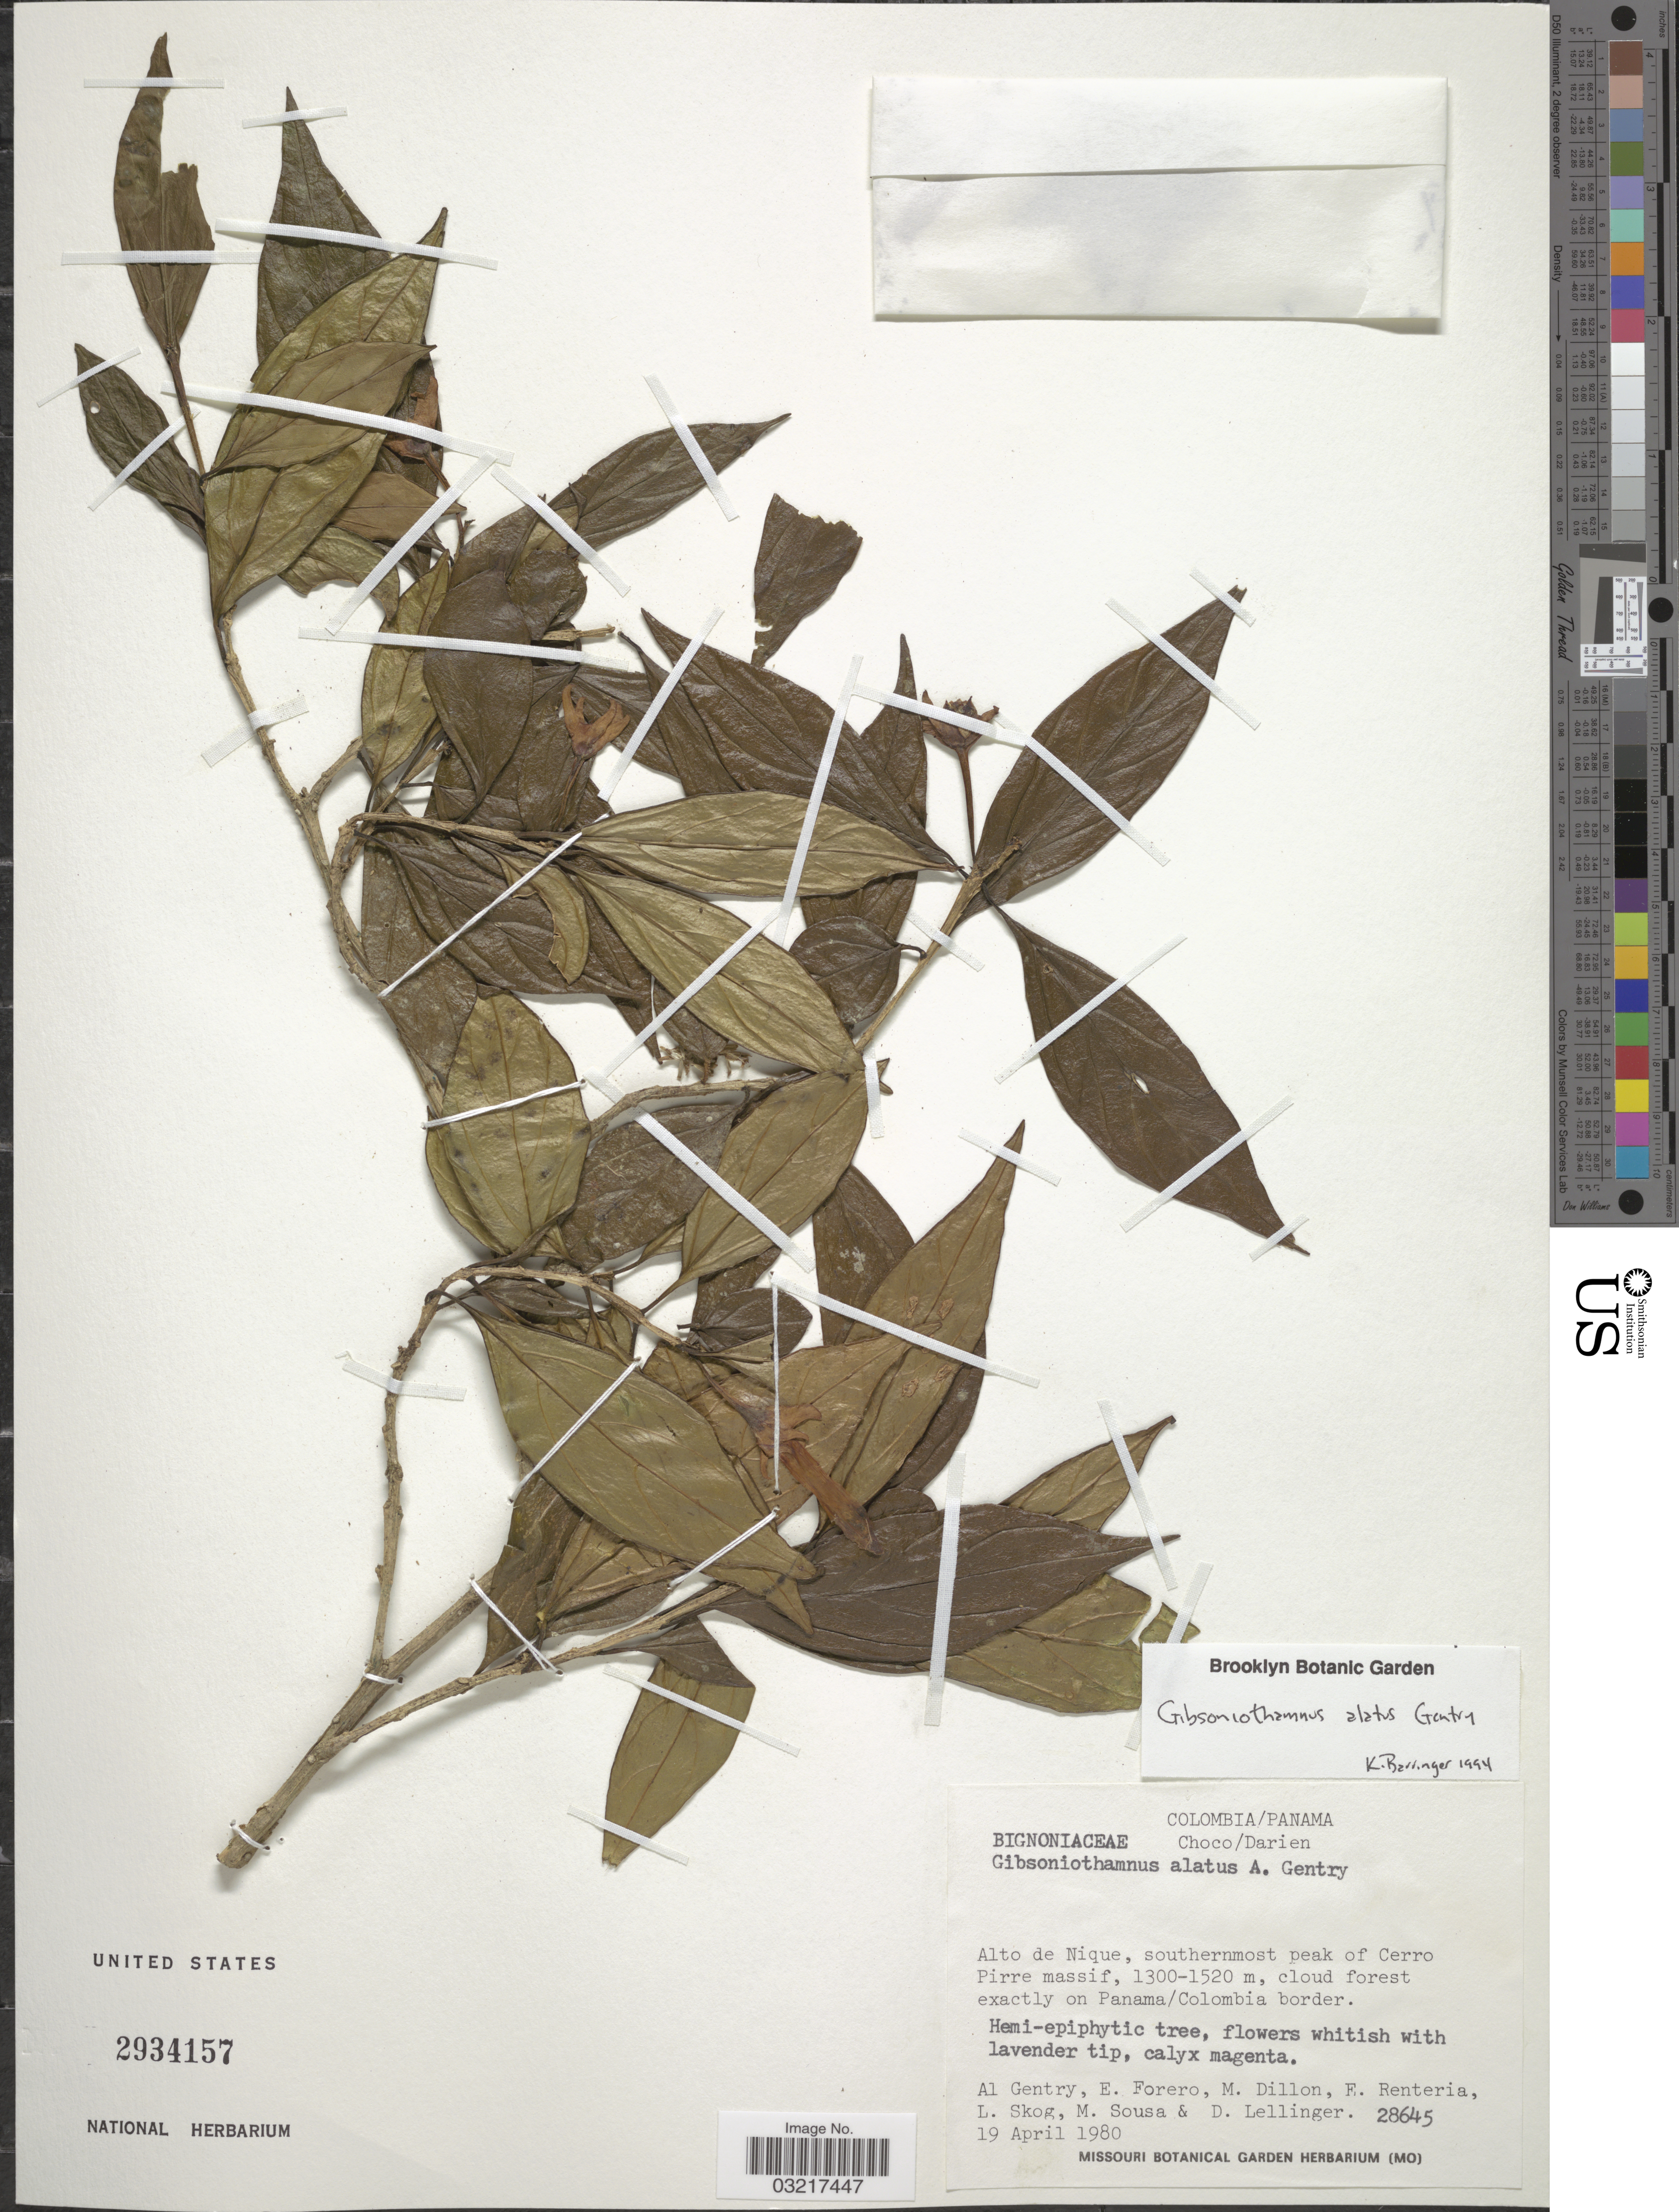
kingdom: Plantae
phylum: Tracheophyta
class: Magnoliopsida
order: Lamiales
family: Schlegeliaceae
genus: Gibsoniothamnus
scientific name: Gibsoniothamnus alatus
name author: A.H. Gentry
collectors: A. H. Gentry, E. Forero, M. O. Dillon, E. Renteria & et al.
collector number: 28645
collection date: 1980-04-19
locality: Colombia/Panama. Choco/Darien. Alto de Nique, southernmost peak of Cerro Pirre massif, cloud forest exactly on Panama/Colombia border.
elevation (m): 1300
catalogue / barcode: US 2934157